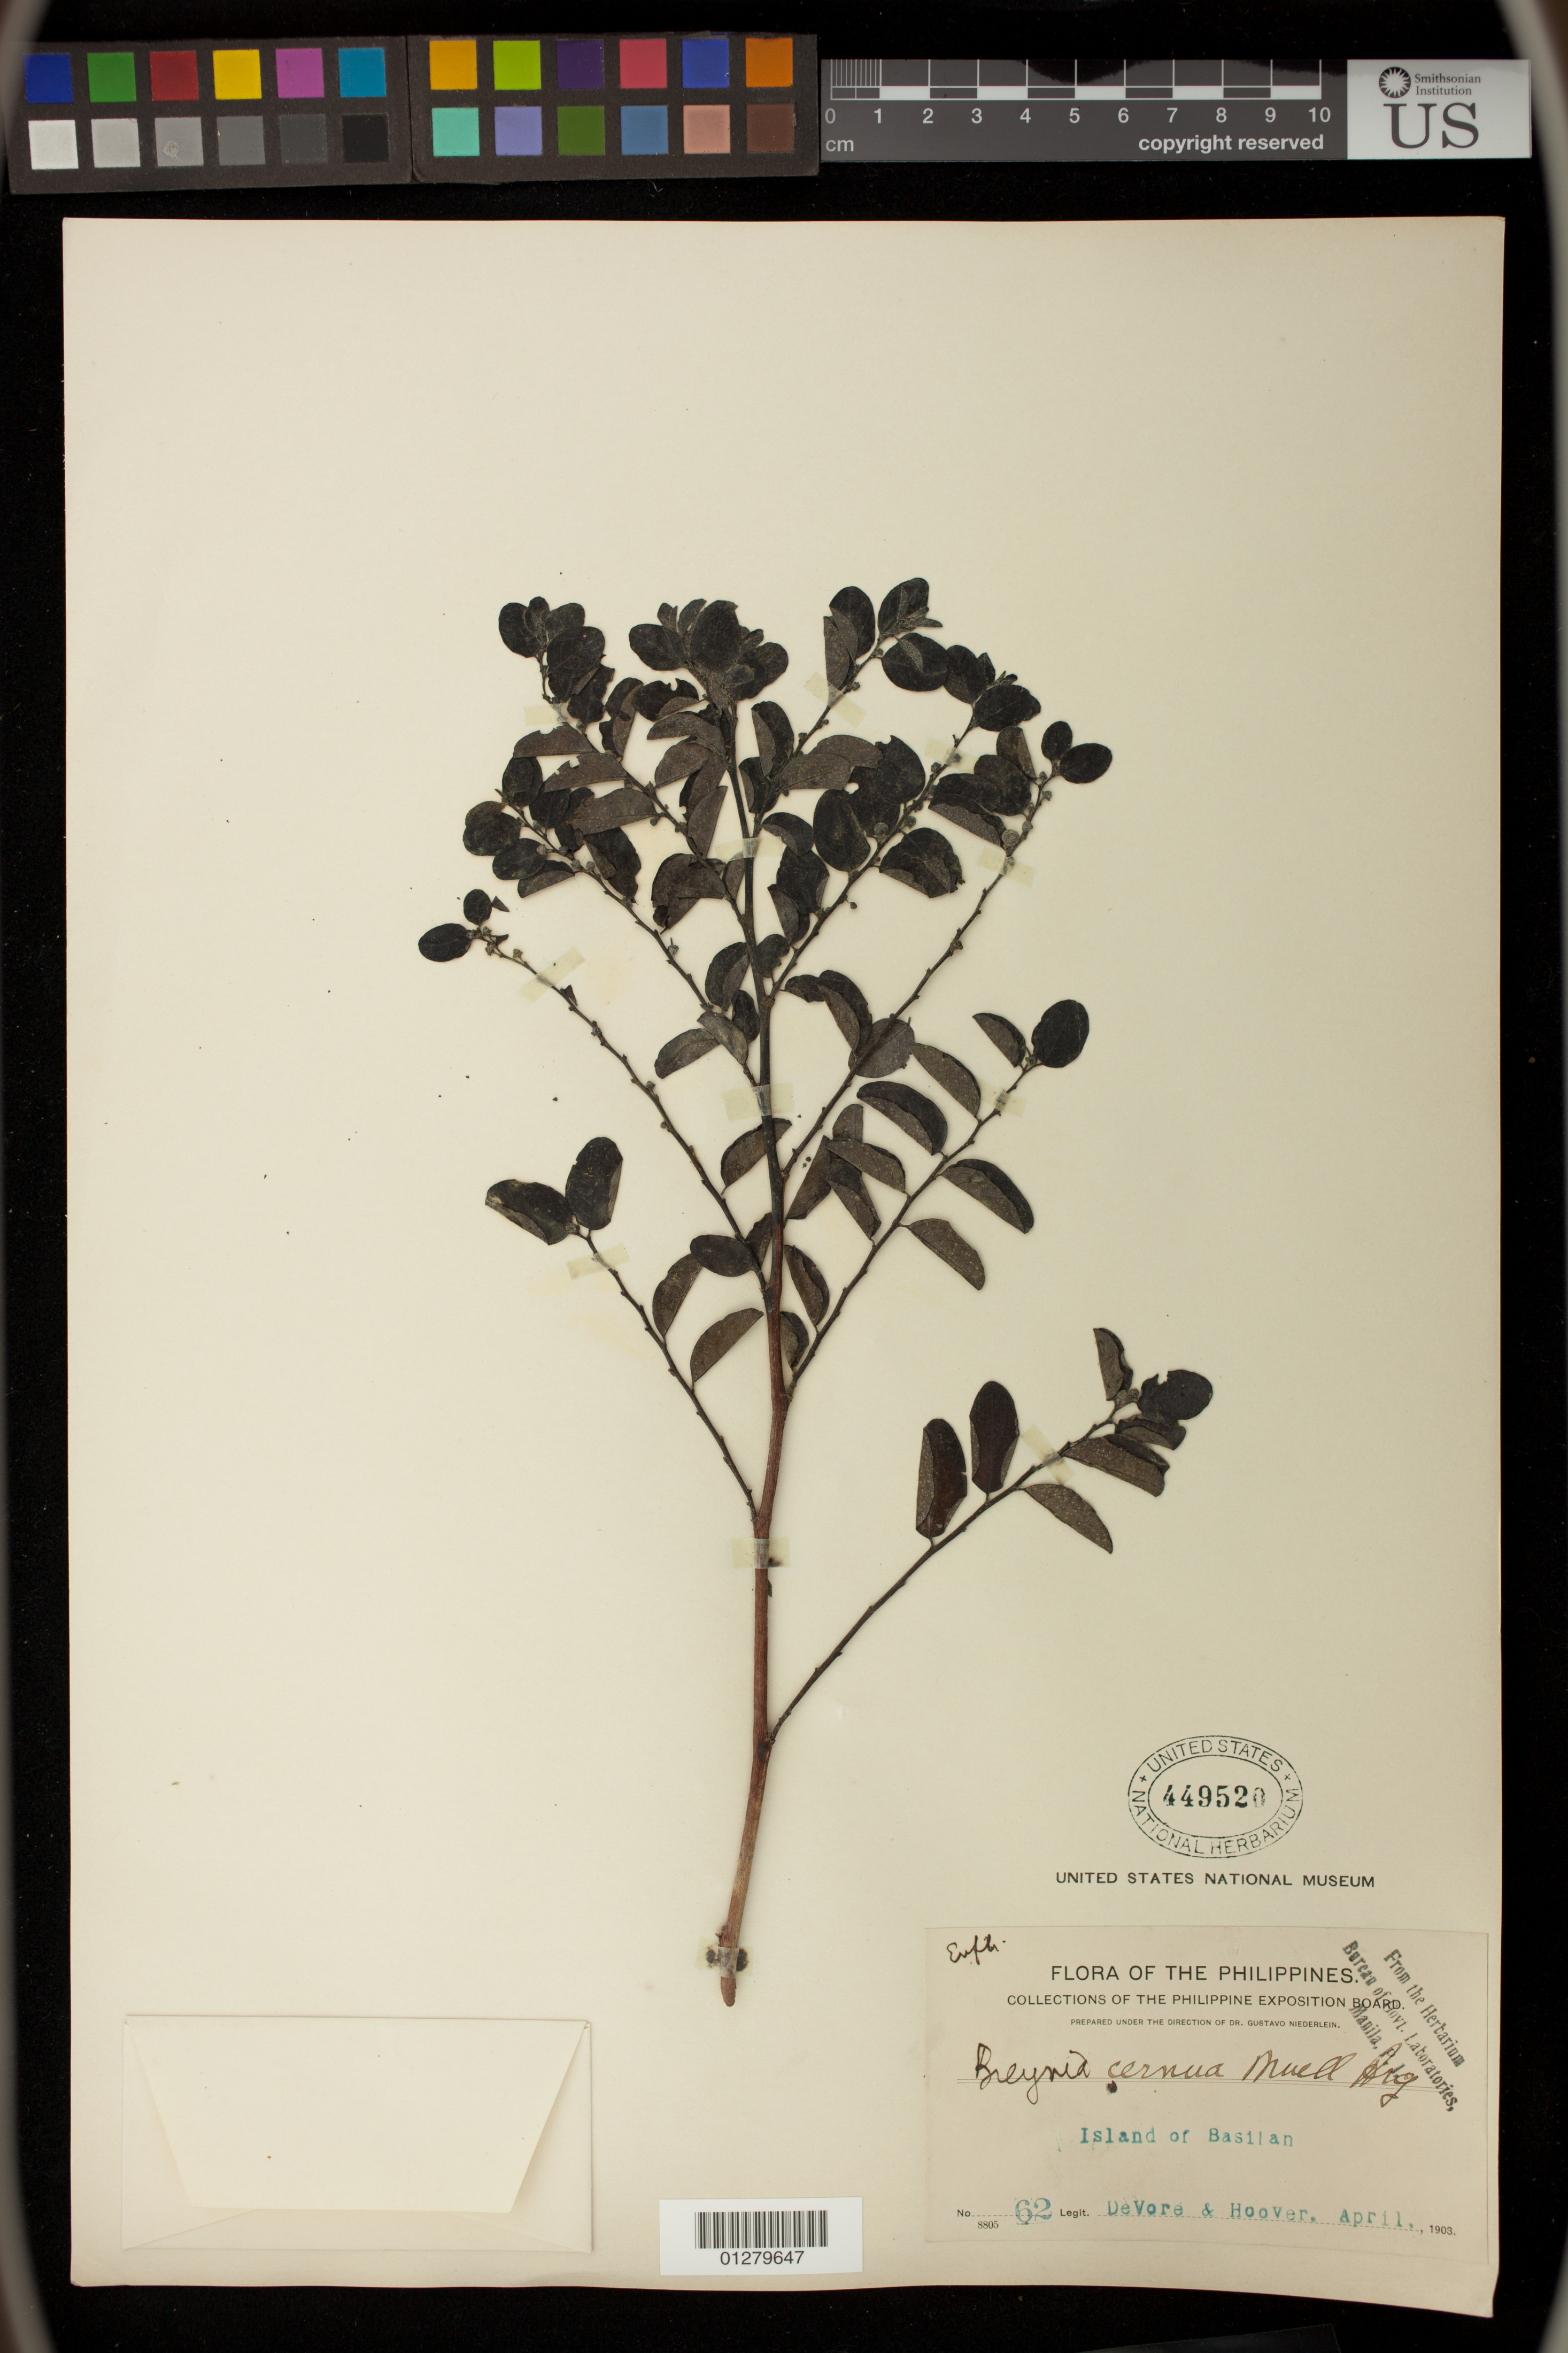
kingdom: Plantae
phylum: Tracheophyta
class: Magnoliopsida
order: Malpighiales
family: Phyllanthaceae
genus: Breynia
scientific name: Breynia cernua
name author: (Poir.) Müll. Arg.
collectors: B. F. DeVore & -- Hoover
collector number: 62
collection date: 1903-04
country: Philippines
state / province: Muslim Mindanao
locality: Island of Basilan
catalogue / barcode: US 449520